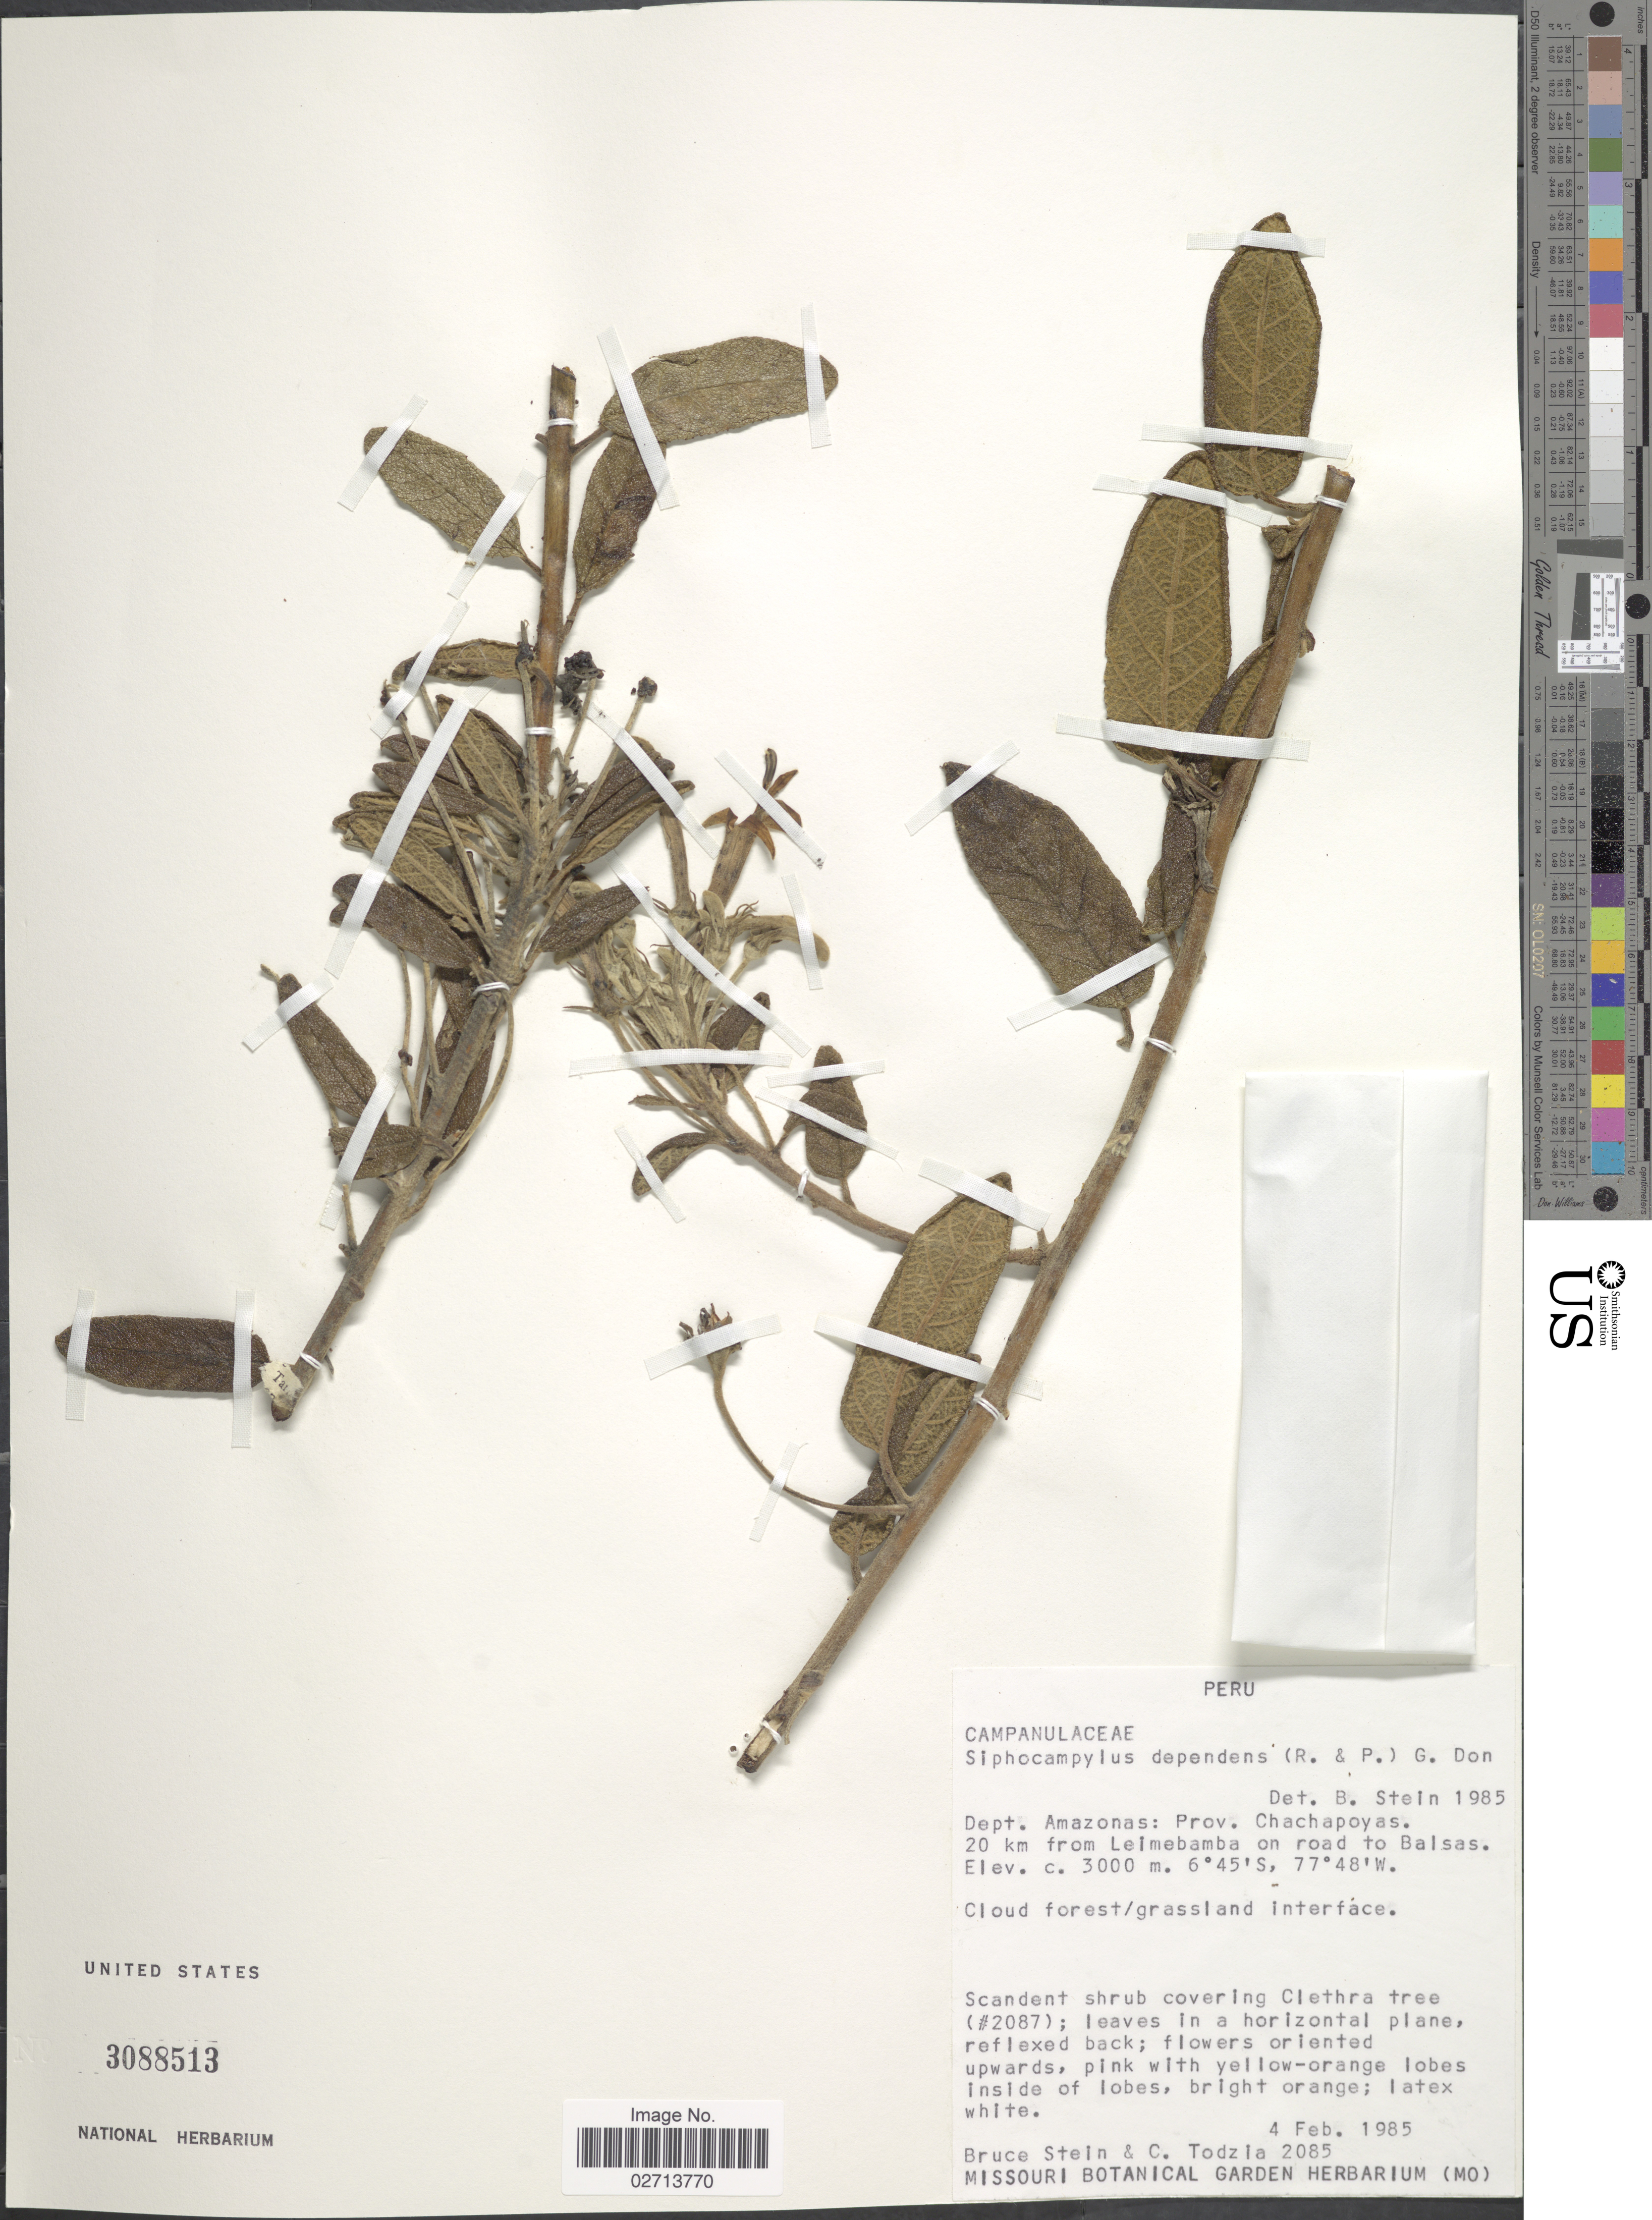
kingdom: Plantae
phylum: Tracheophyta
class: Magnoliopsida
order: Asterales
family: Campanulaceae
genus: Siphocampylus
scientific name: Siphocampylus dependens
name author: G. Don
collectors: B. A. Stein & C. A. Todzia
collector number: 2085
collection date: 1985-02-04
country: Peru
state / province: Amazonas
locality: Dept. Amazonas: Prov. Chachapoyas. 20 km from Leimebamba on road to Balsas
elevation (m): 3000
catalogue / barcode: US 3088513